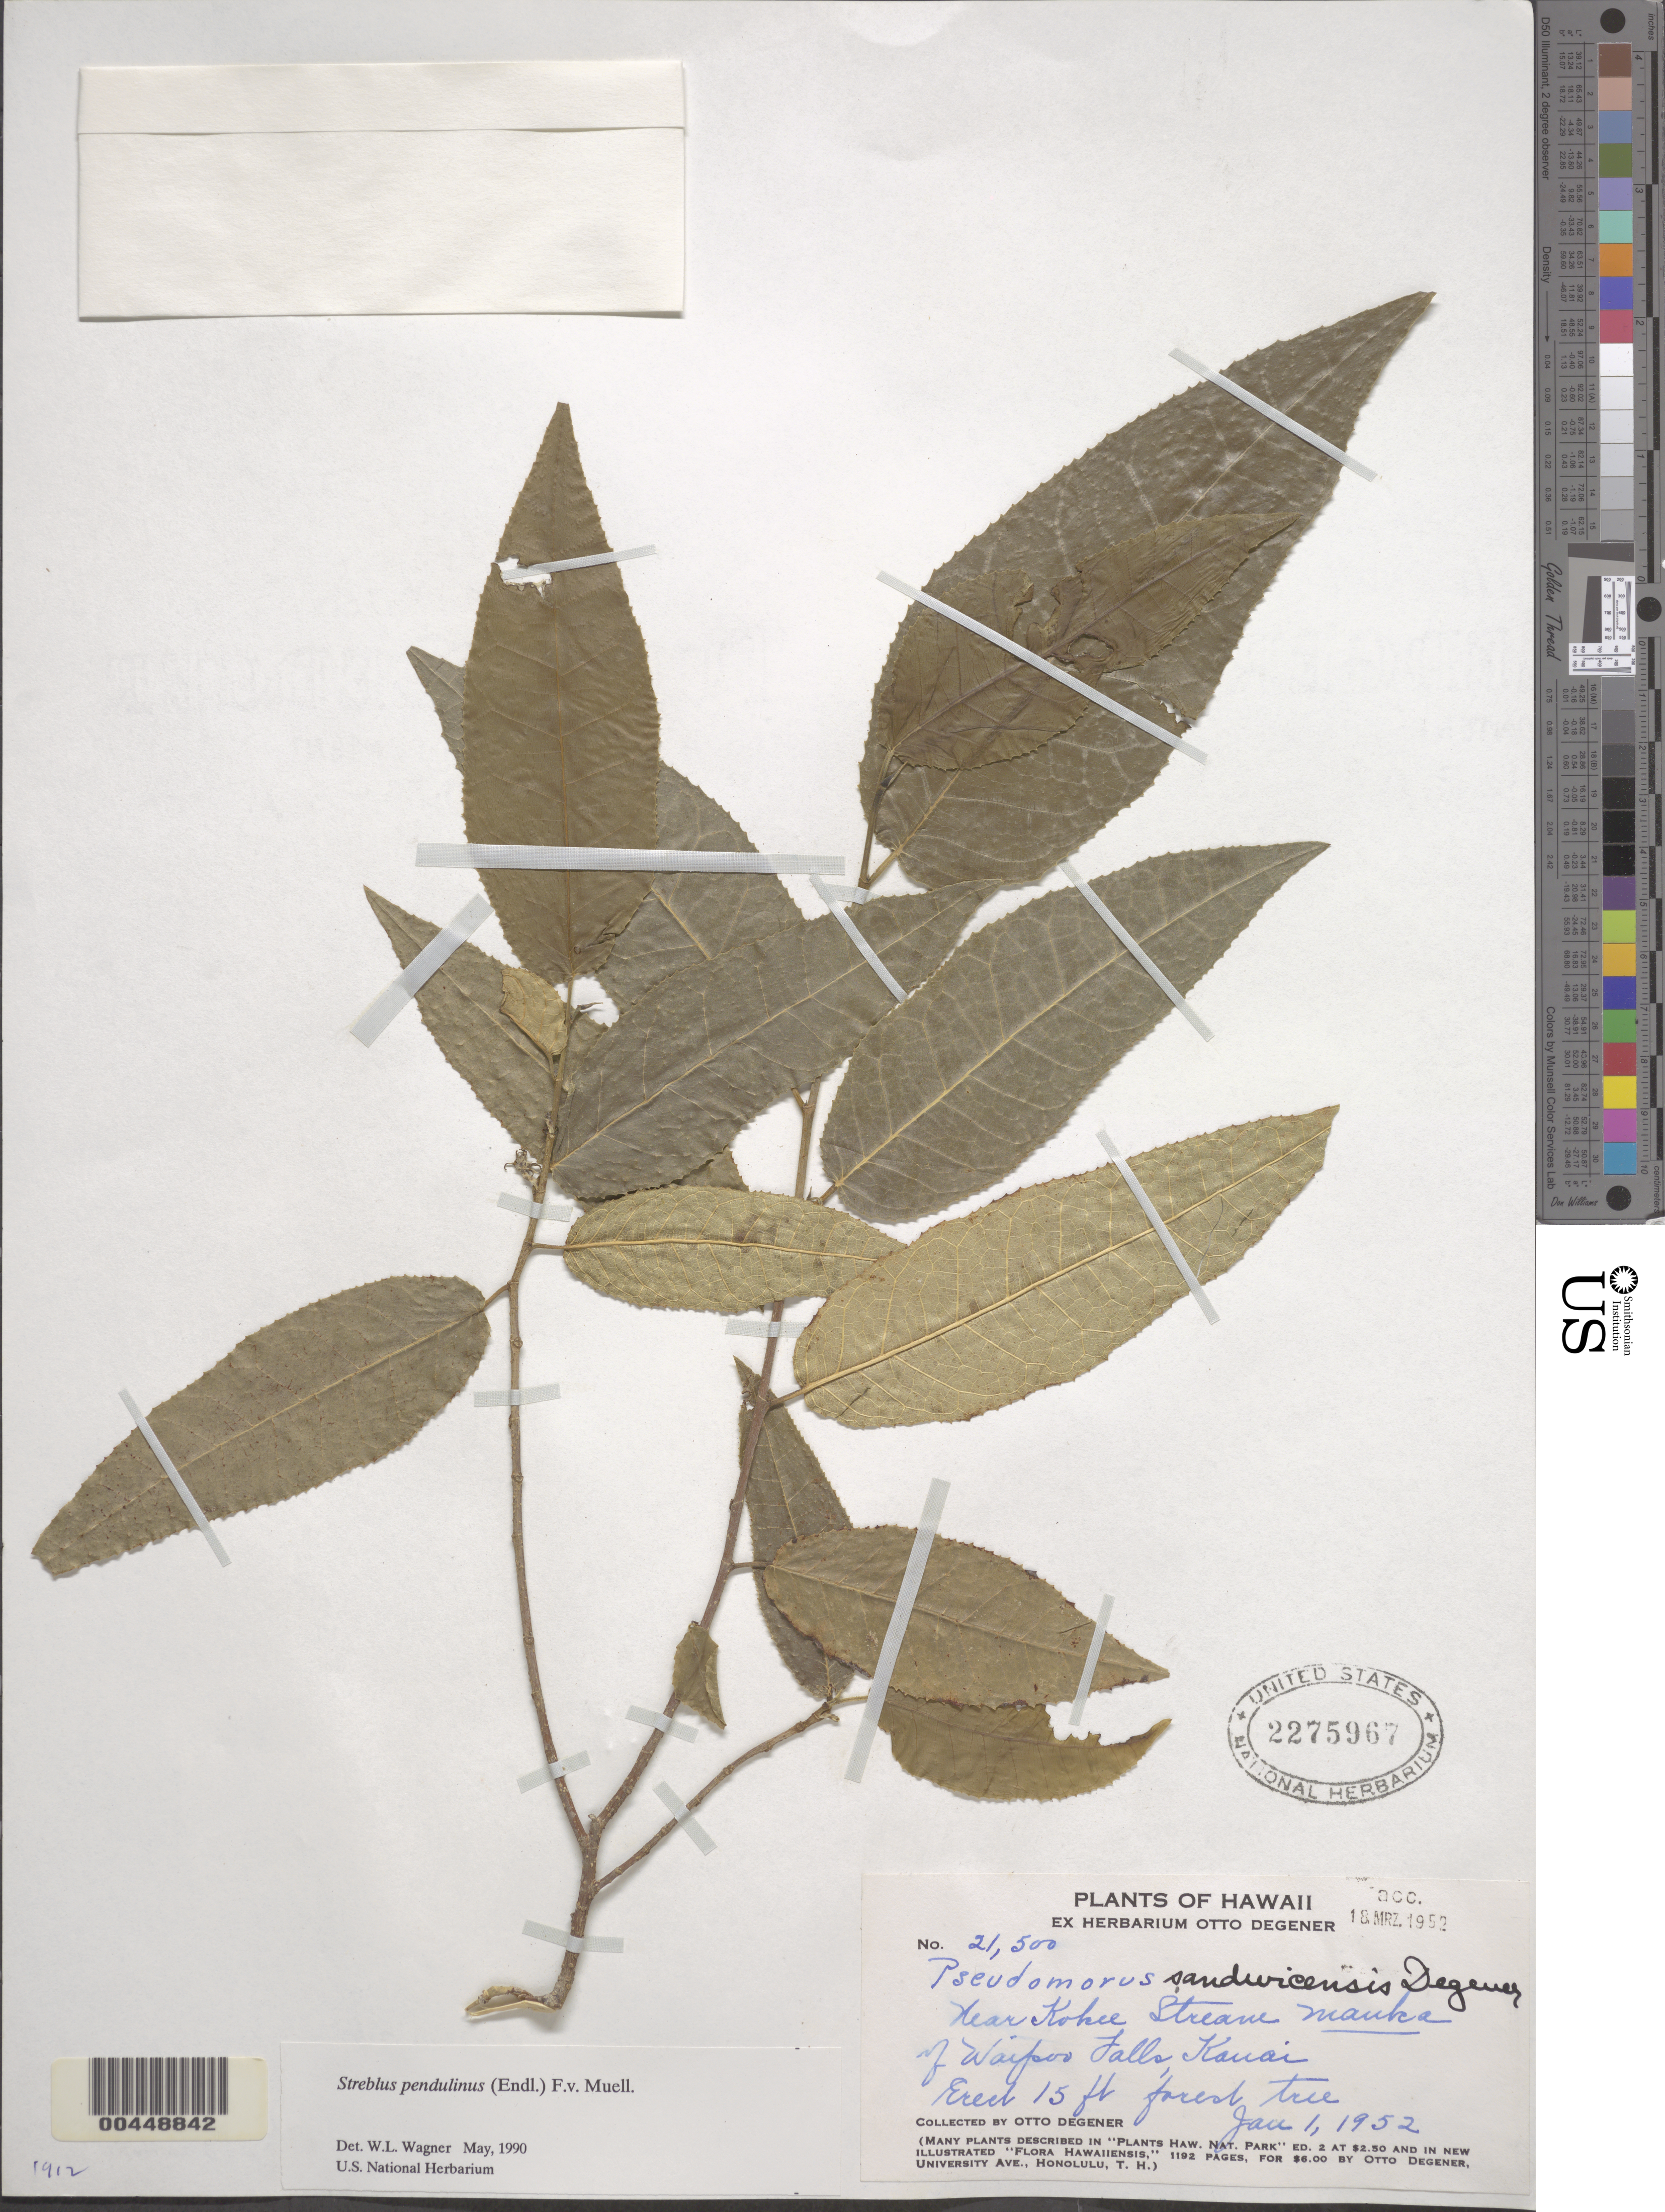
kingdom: Plantae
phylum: Tracheophyta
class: Magnoliopsida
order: Rosales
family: Moraceae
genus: Paratrophis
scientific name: Paratrophis pendulina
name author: (Endl.) E. M. Gardner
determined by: Wagner, W. L., (BOT), Smithsonian Institution - National Museum of Natural History (UNITED STATES)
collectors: O. Degener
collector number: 21500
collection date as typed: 1 Jan 1952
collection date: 1952-01-01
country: United States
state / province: Hawaii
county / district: Kauai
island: Kaua'i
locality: Near Kokee Stream, mauka of Waipoo Falls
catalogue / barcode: US 2275967